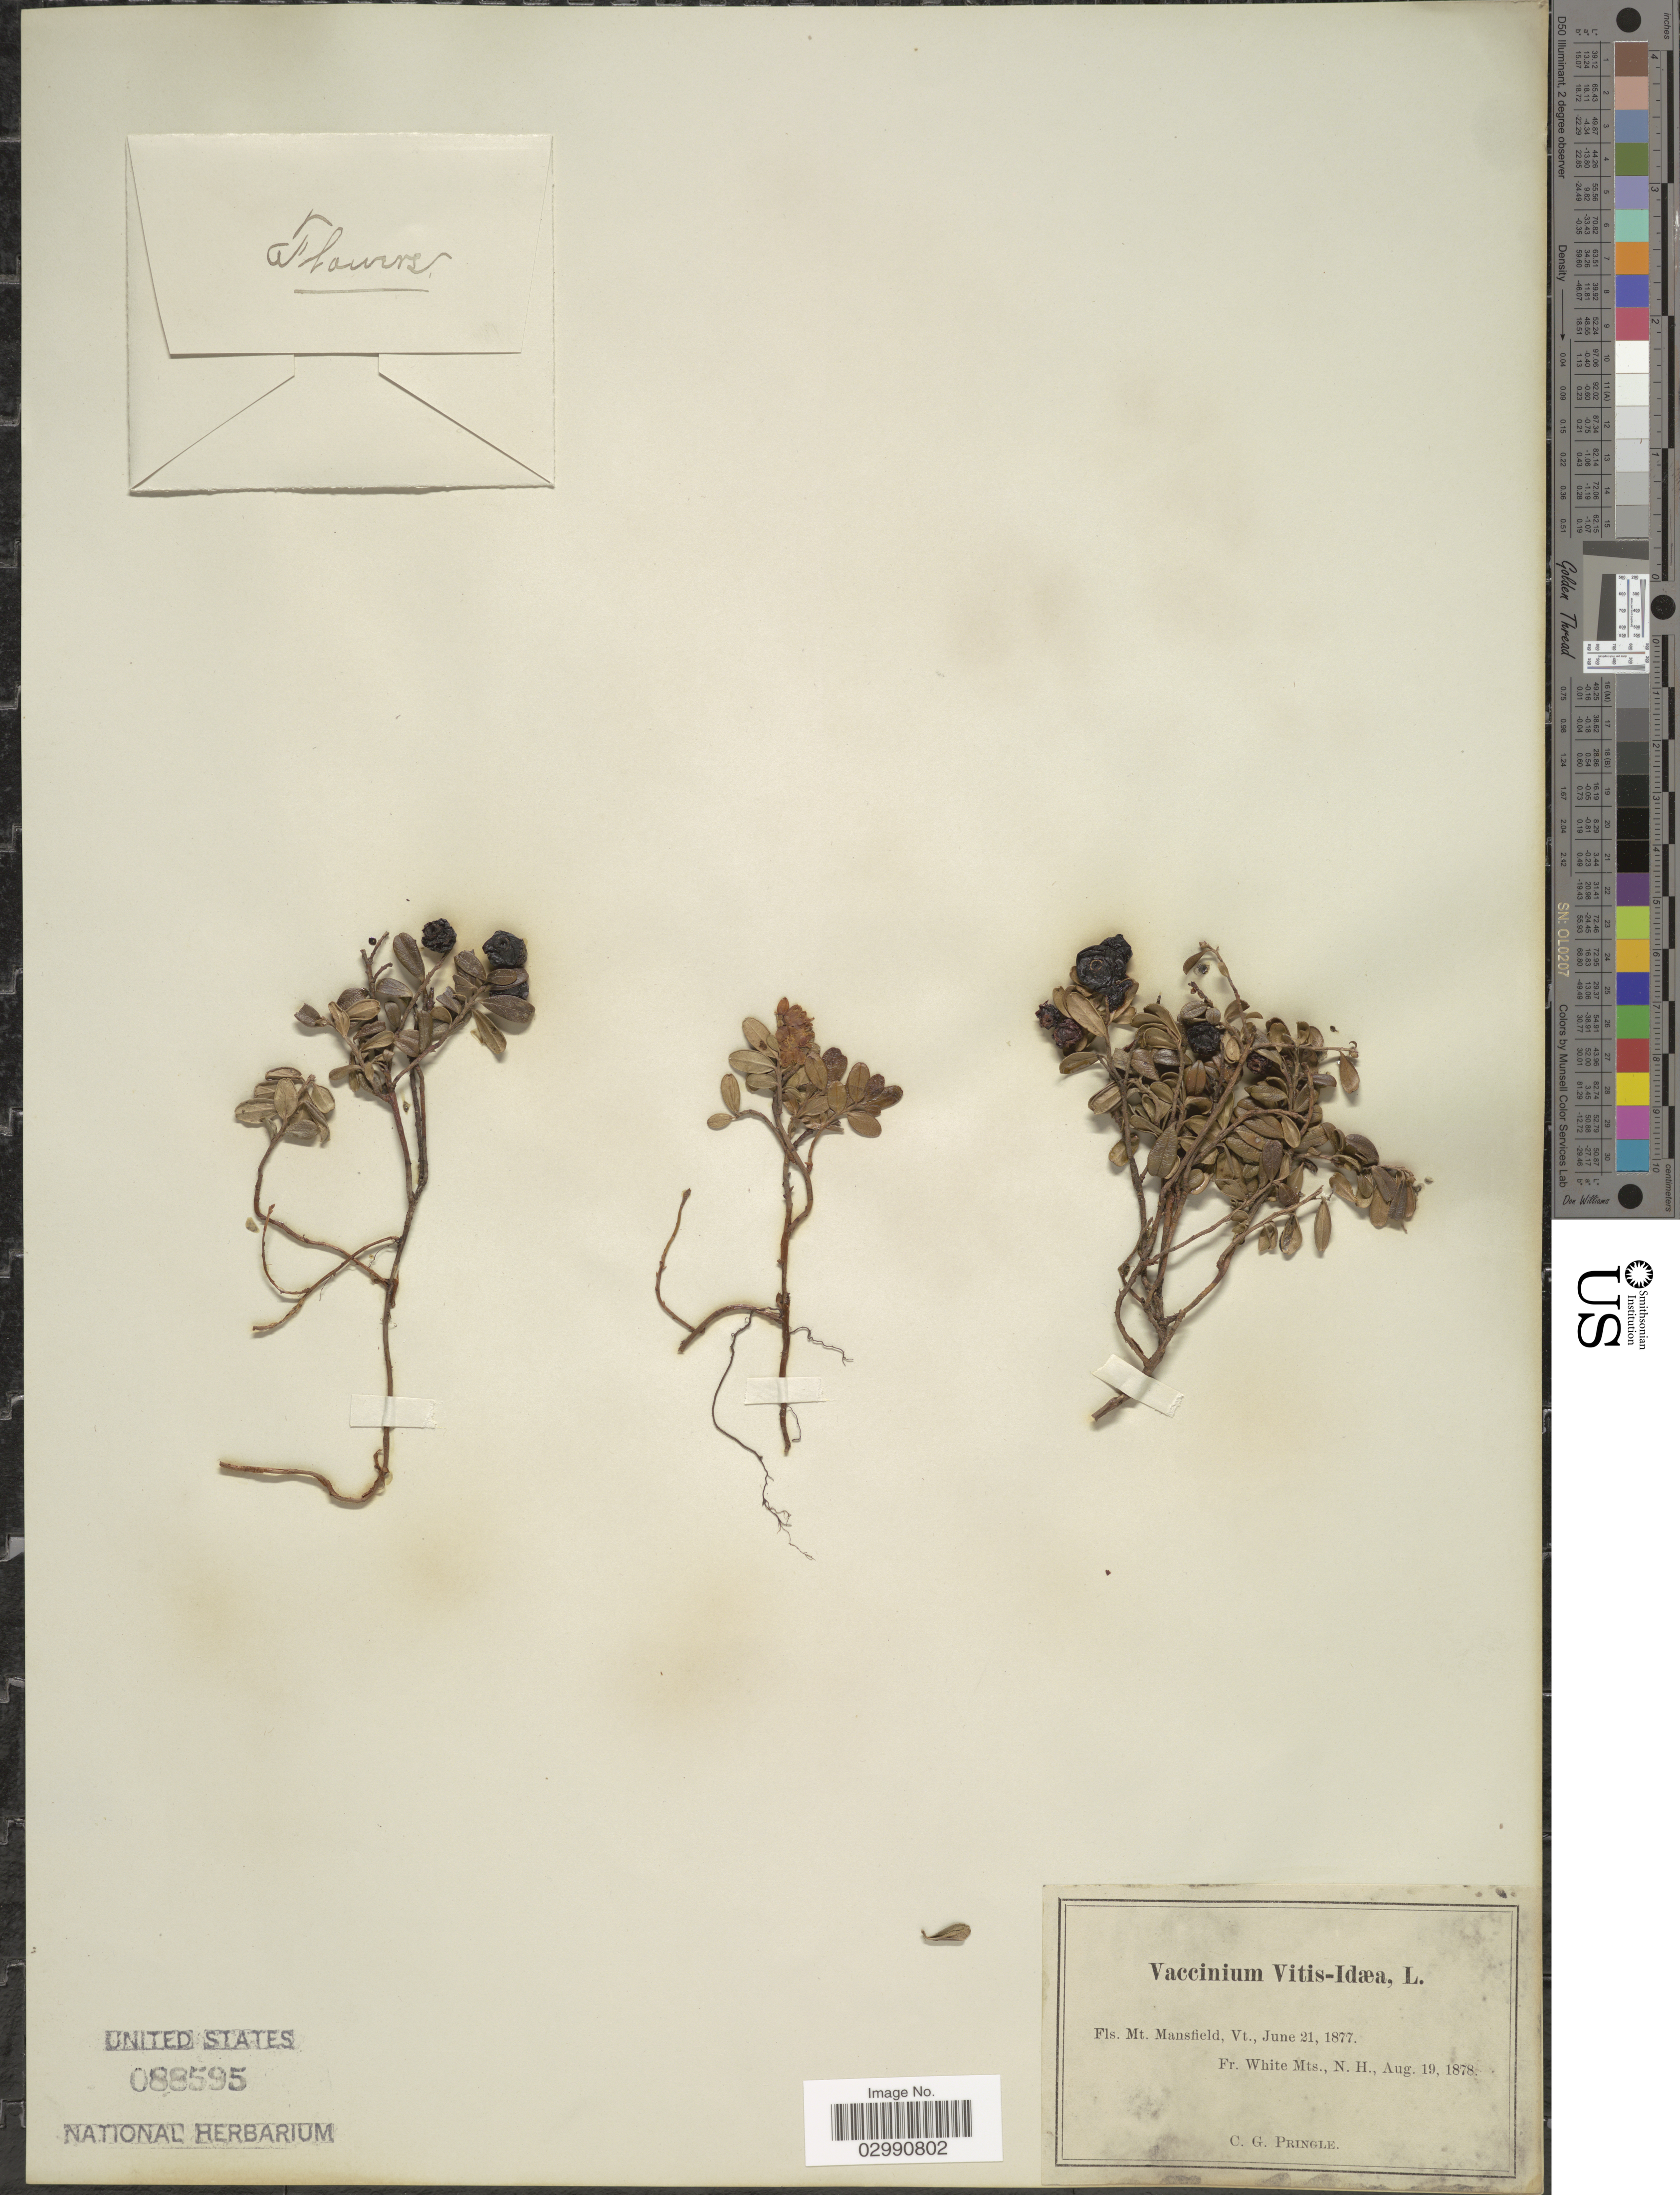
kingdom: Plantae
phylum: Tracheophyta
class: Magnoliopsida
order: Ericales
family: Ericaceae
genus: Vaccinium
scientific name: Vaccinium vitis-idaea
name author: L.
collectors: C. G. Pringle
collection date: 1877-06-21/1878-08-19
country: United States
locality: Mt. Mansfield, Vt., White Mts., N.H.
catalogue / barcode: US 88595